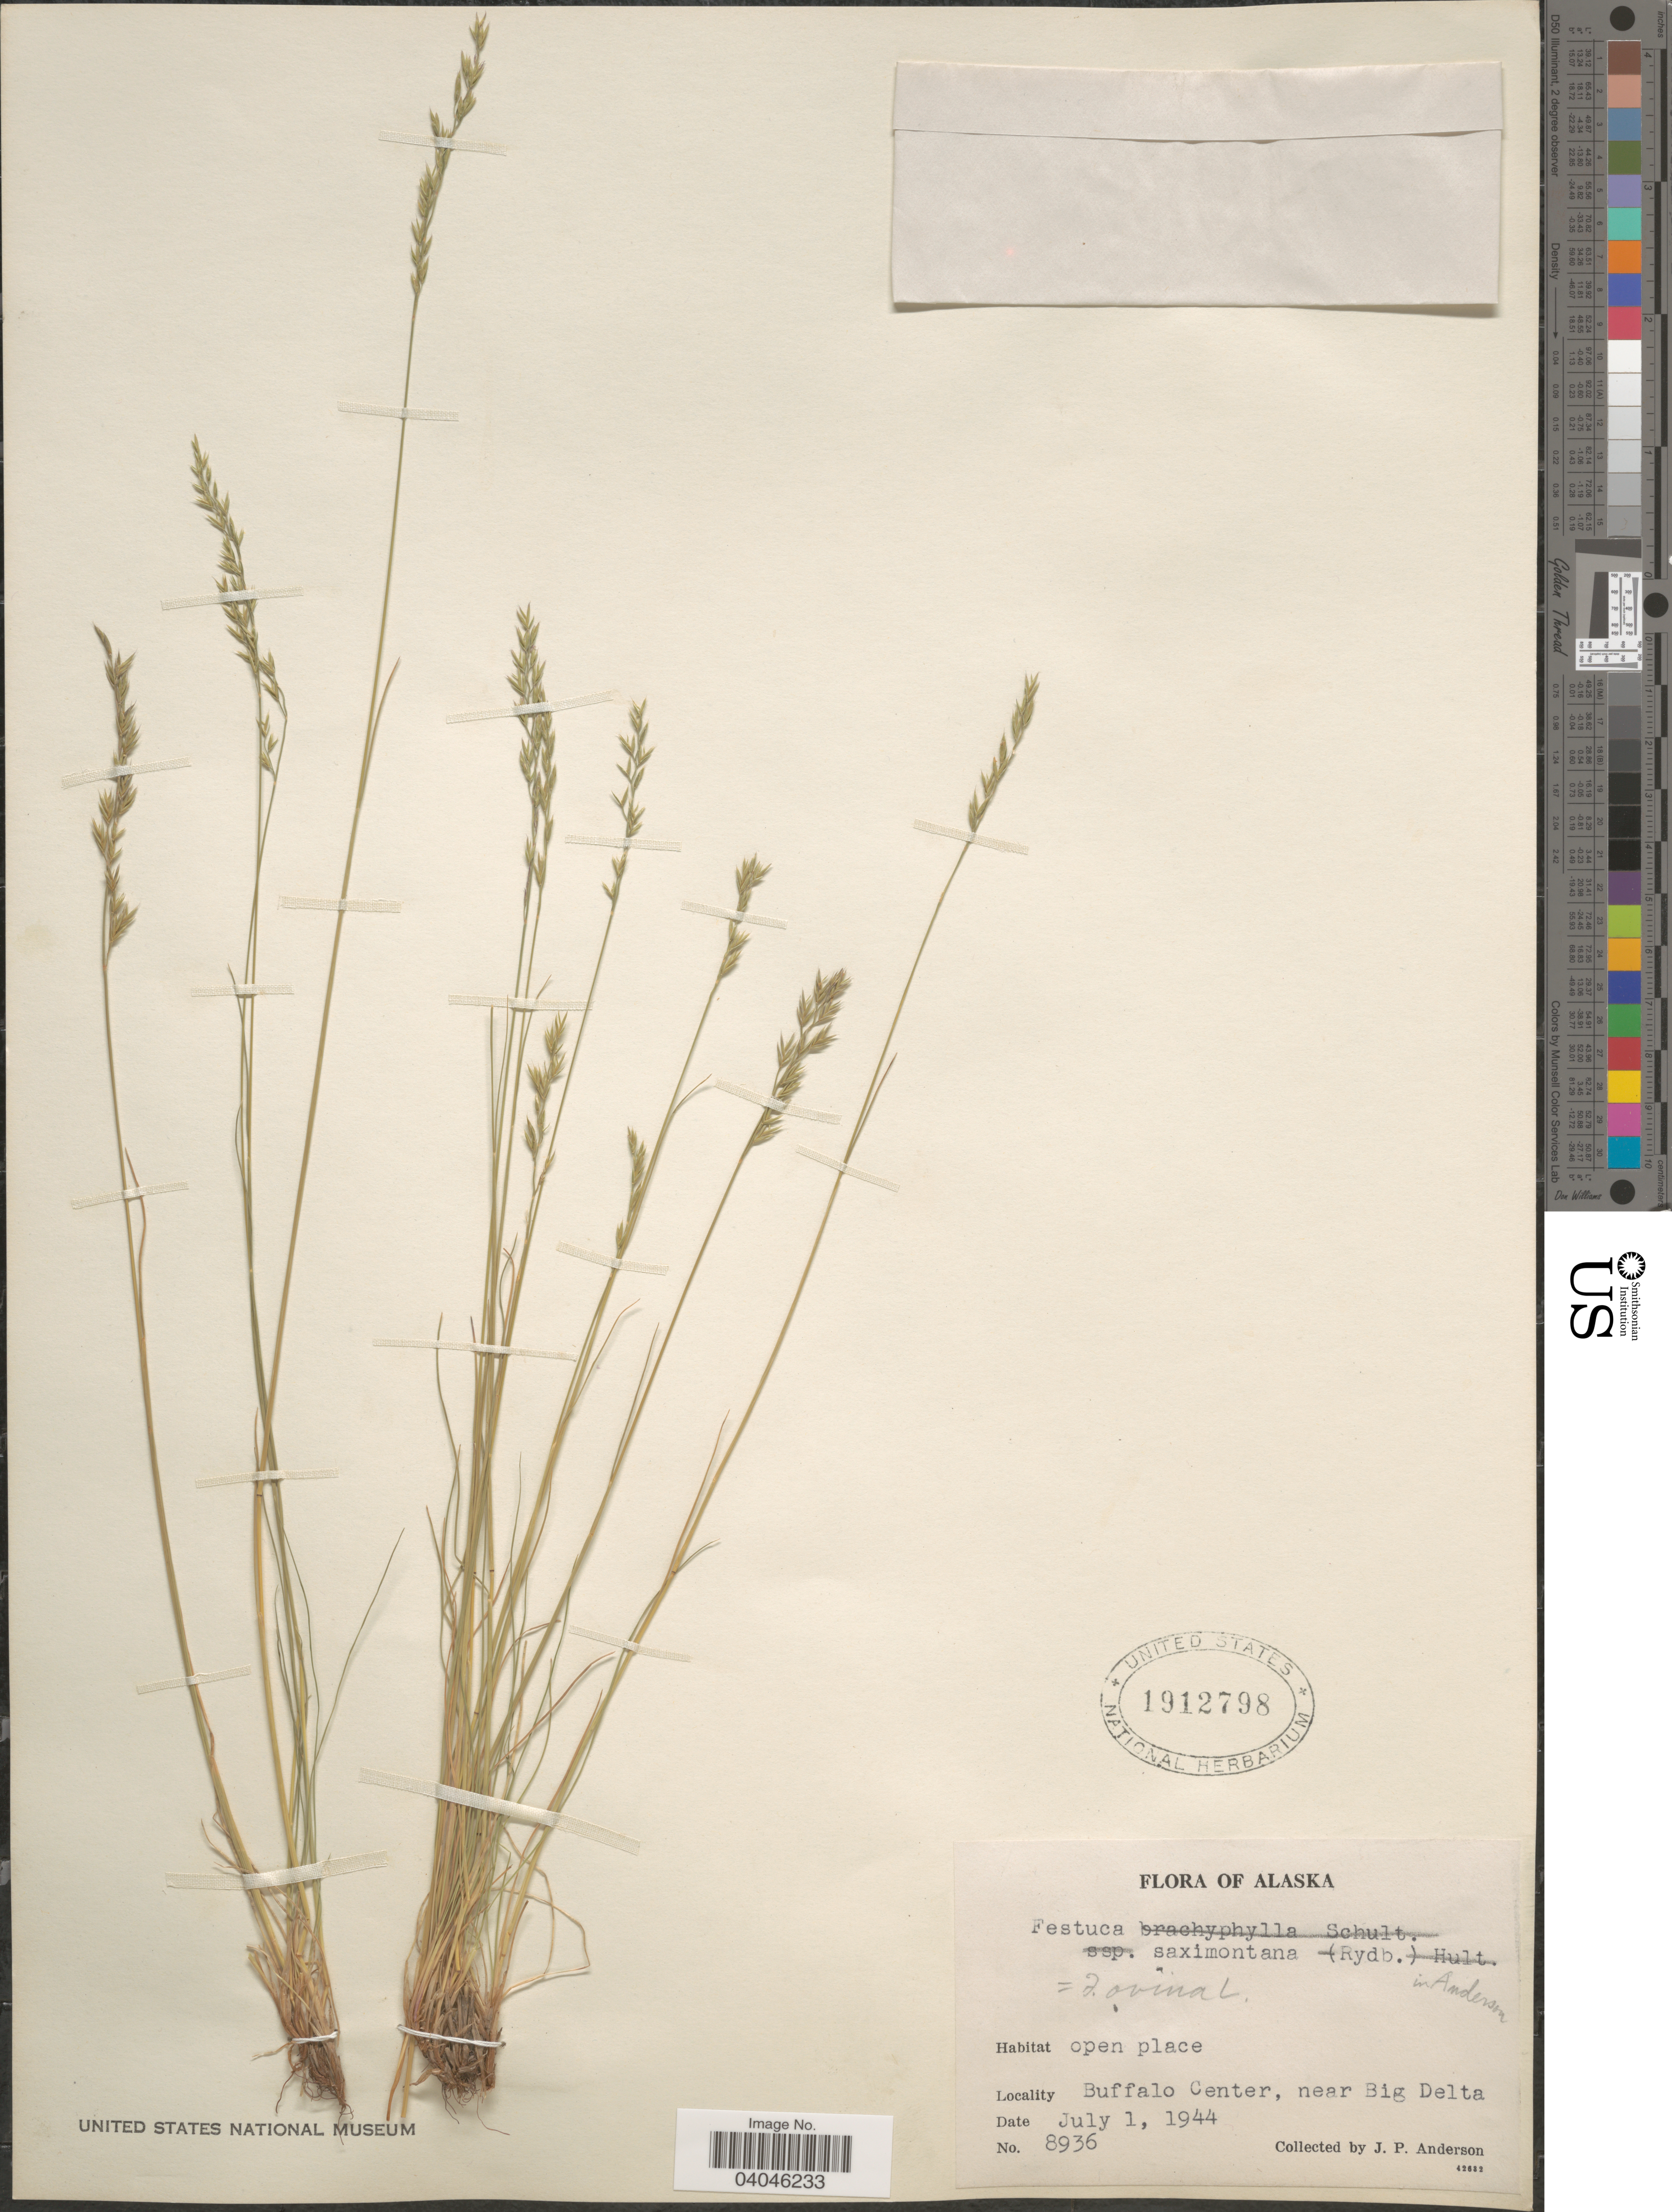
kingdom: Plantae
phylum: Tracheophyta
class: Liliopsida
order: Poales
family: Poaceae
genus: Festuca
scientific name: Festuca saximontana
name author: Rydb.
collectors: J. P. Anderson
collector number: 8936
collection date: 1944-07-01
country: United States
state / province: Alaska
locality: Buffalo Center, near Big Delta.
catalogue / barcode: US 1912798